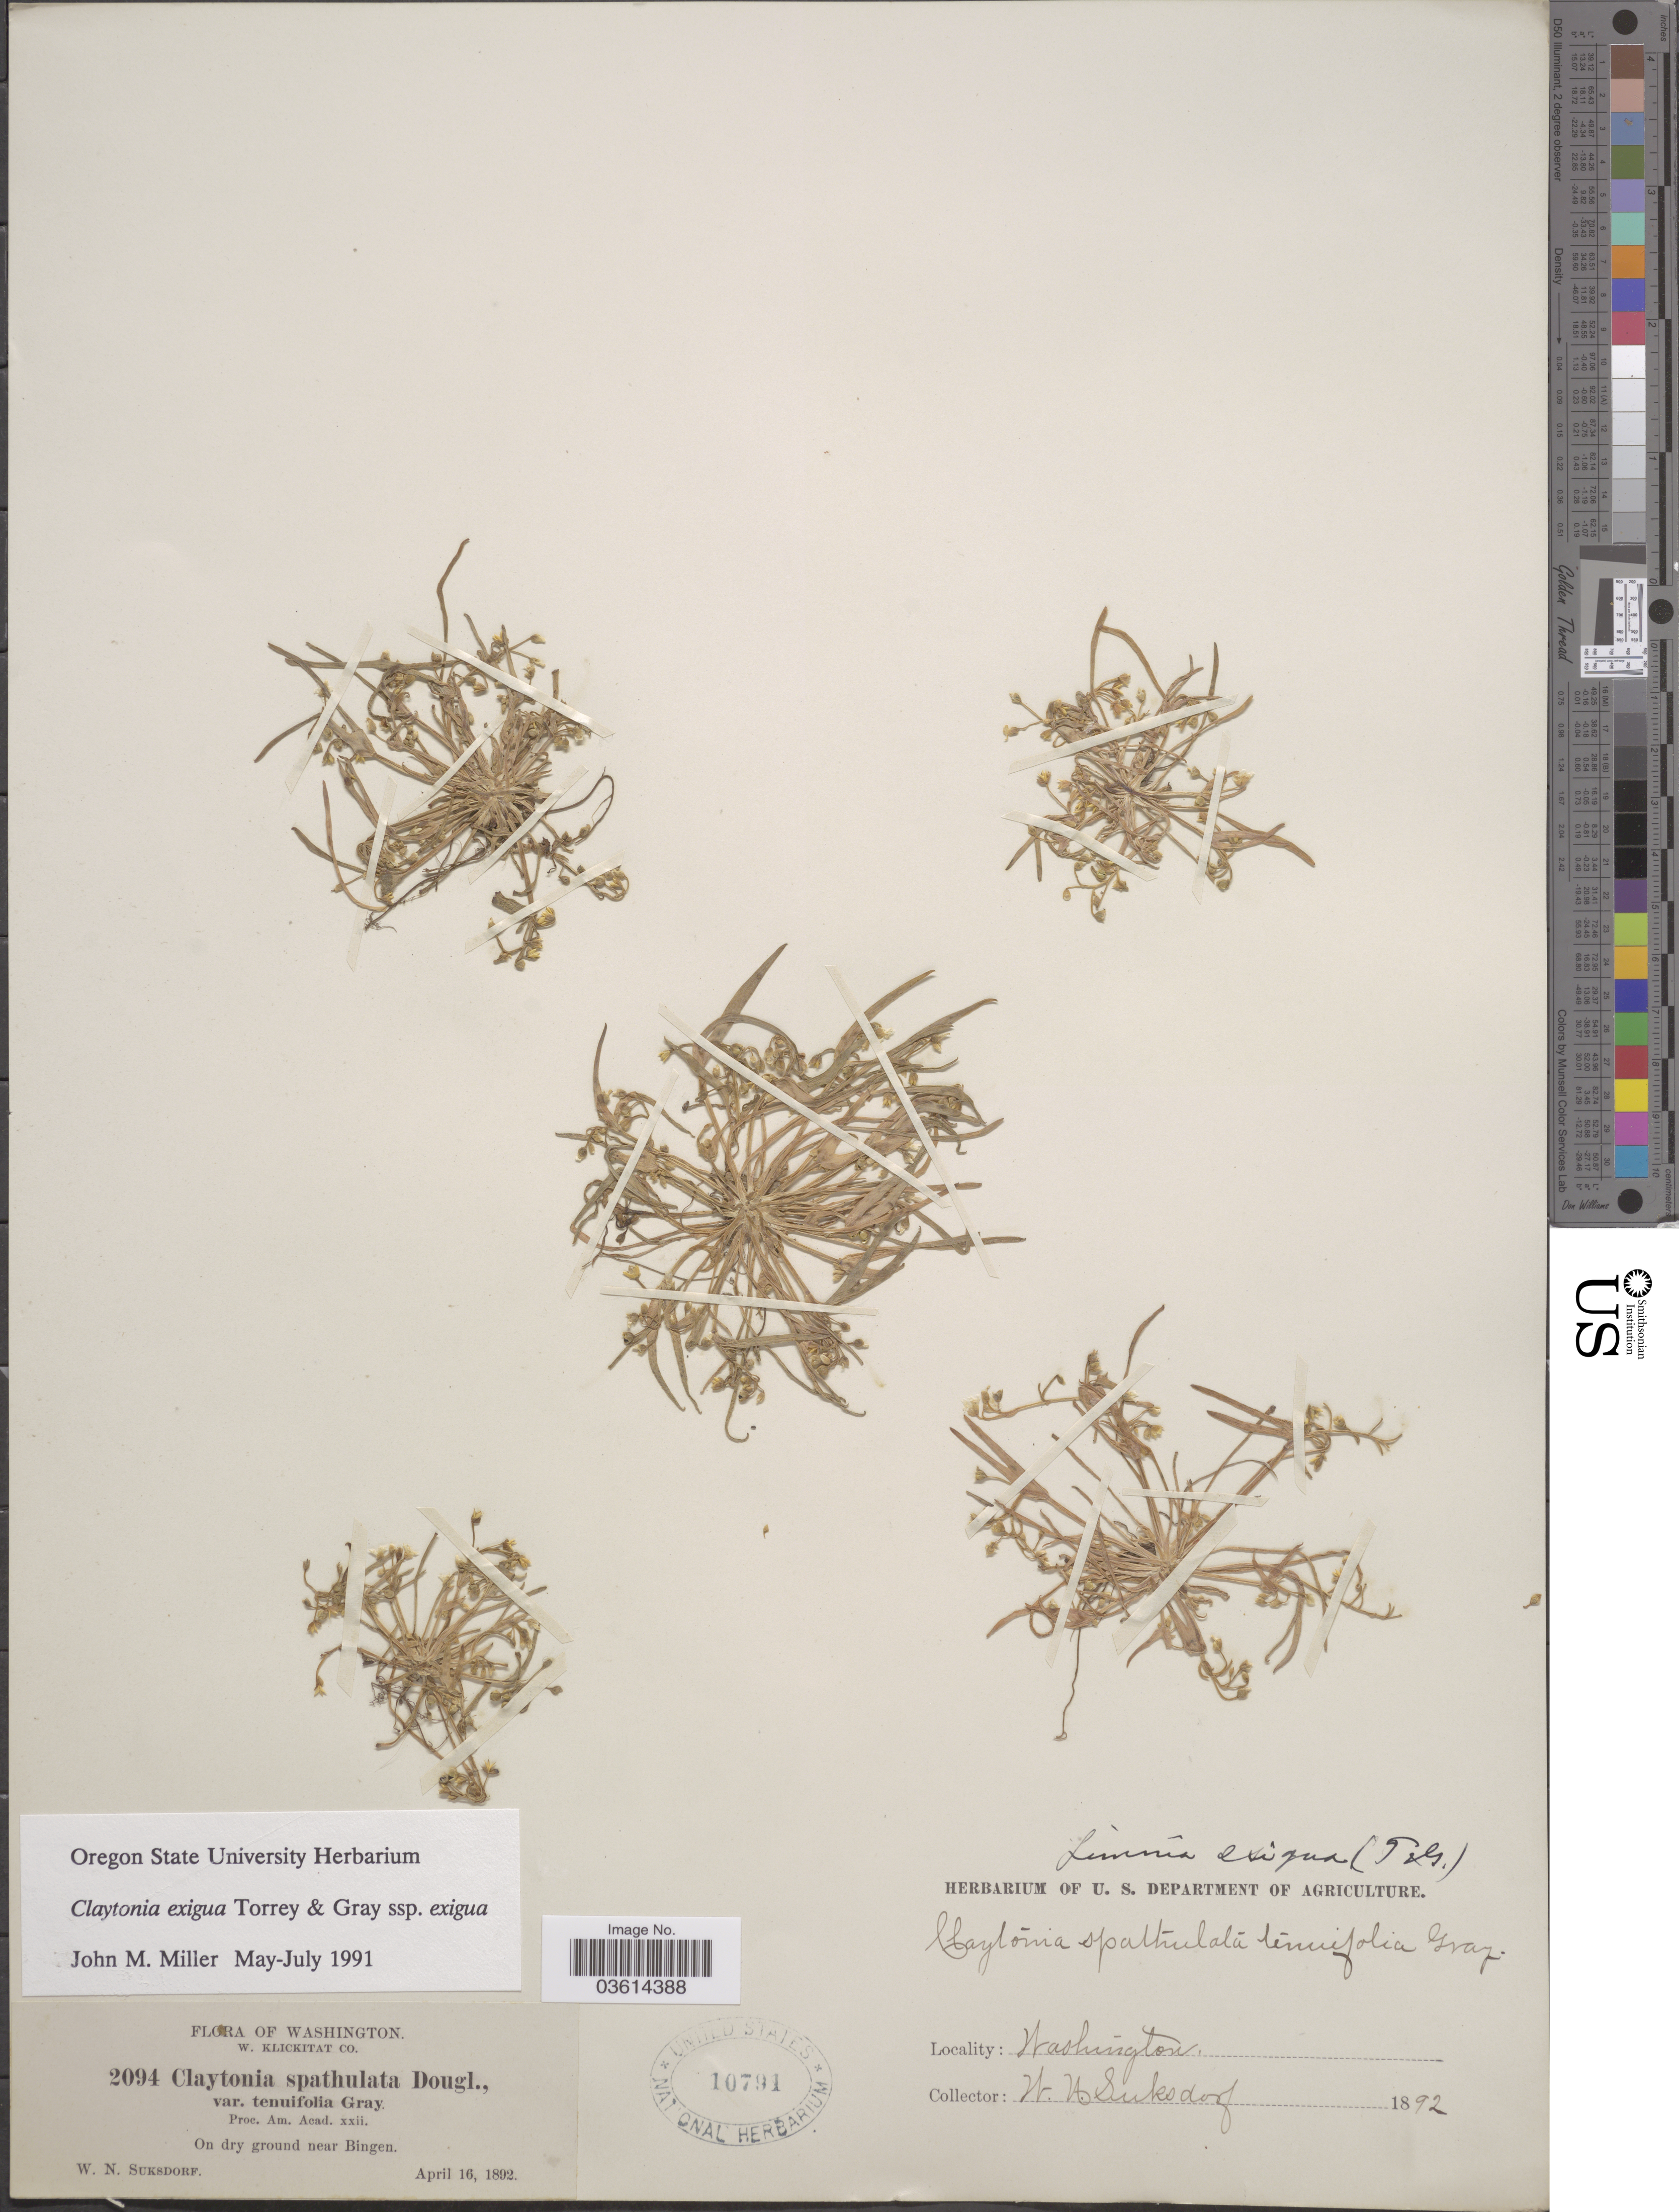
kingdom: Plantae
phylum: Tracheophyta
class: Magnoliopsida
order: Caryophyllales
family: Montiaceae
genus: Claytonia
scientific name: Claytonia exigua subsp. exigua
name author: (Douglas) Torr. & A. Gray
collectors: W. N. Suksdorf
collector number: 2094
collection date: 1892-04-16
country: United States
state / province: Washington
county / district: Klickitat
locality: W. Klickitat Co. On dry ground near Bingen.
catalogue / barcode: US 10791